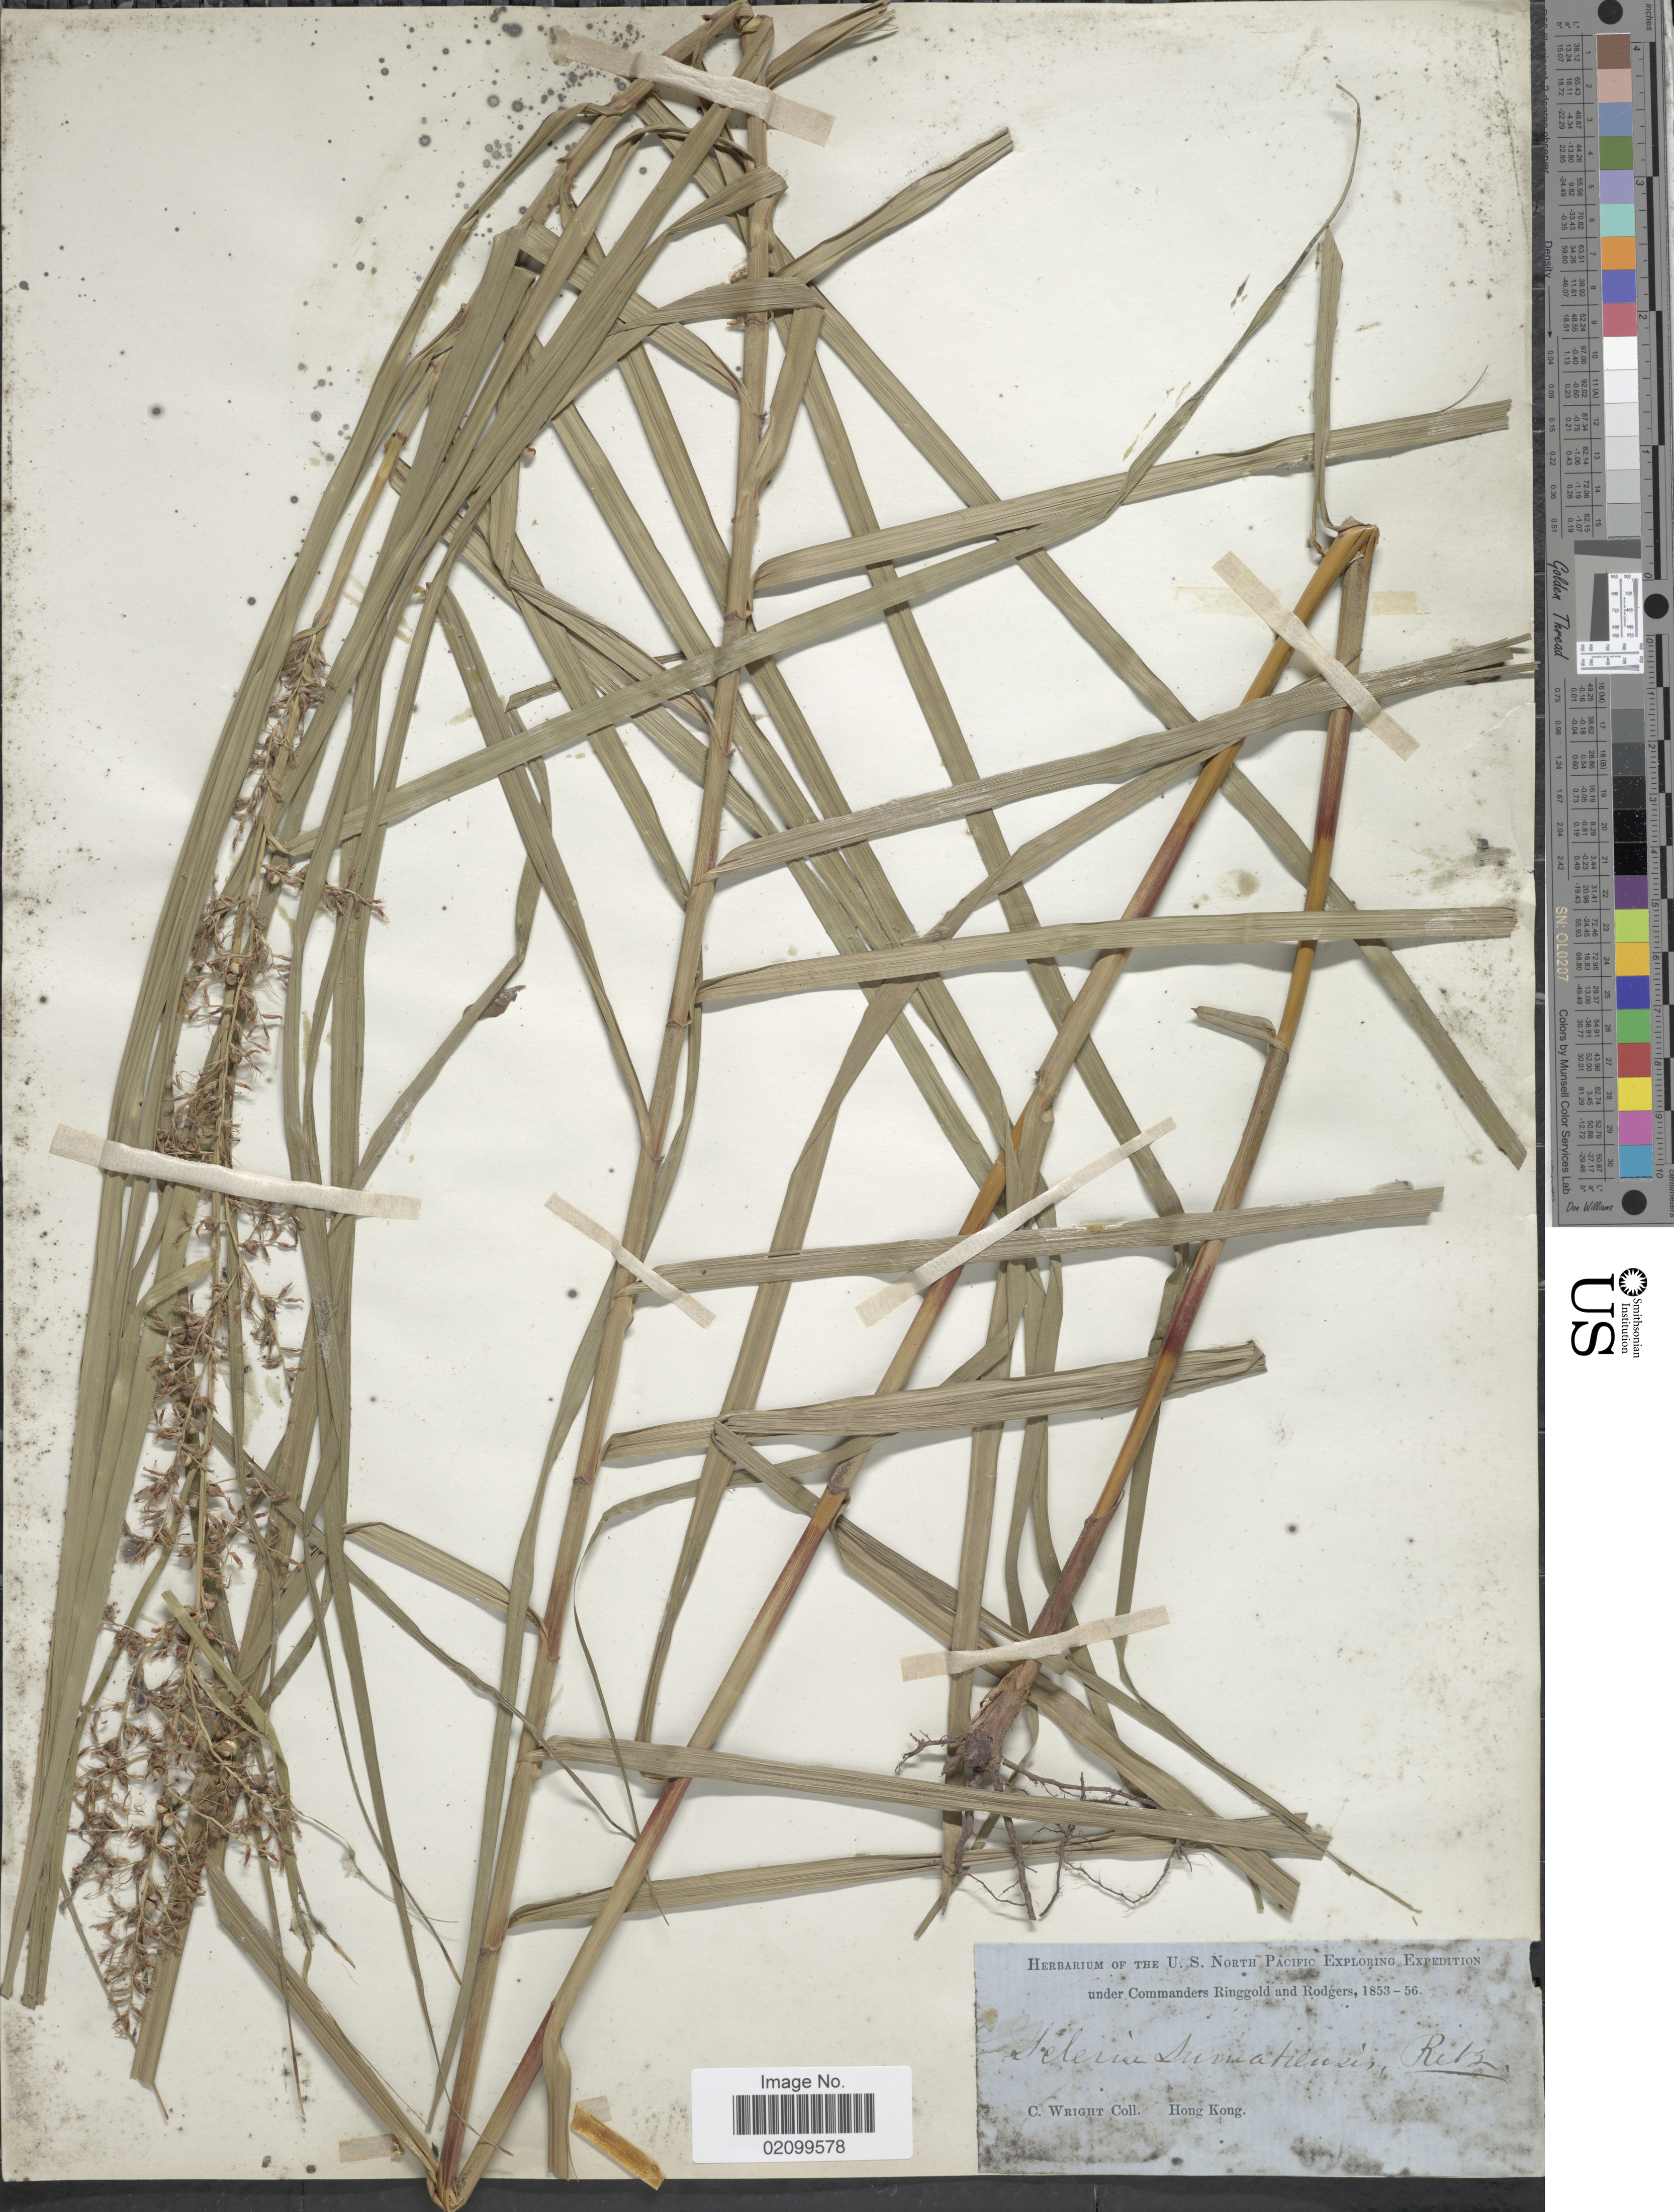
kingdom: Plantae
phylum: Tracheophyta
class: Liliopsida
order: Poales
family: Cyperaceae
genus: Scleria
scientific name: Scleria sumatrensis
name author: Retz.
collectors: C. Wright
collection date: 1853/1856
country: China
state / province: Hong Kong